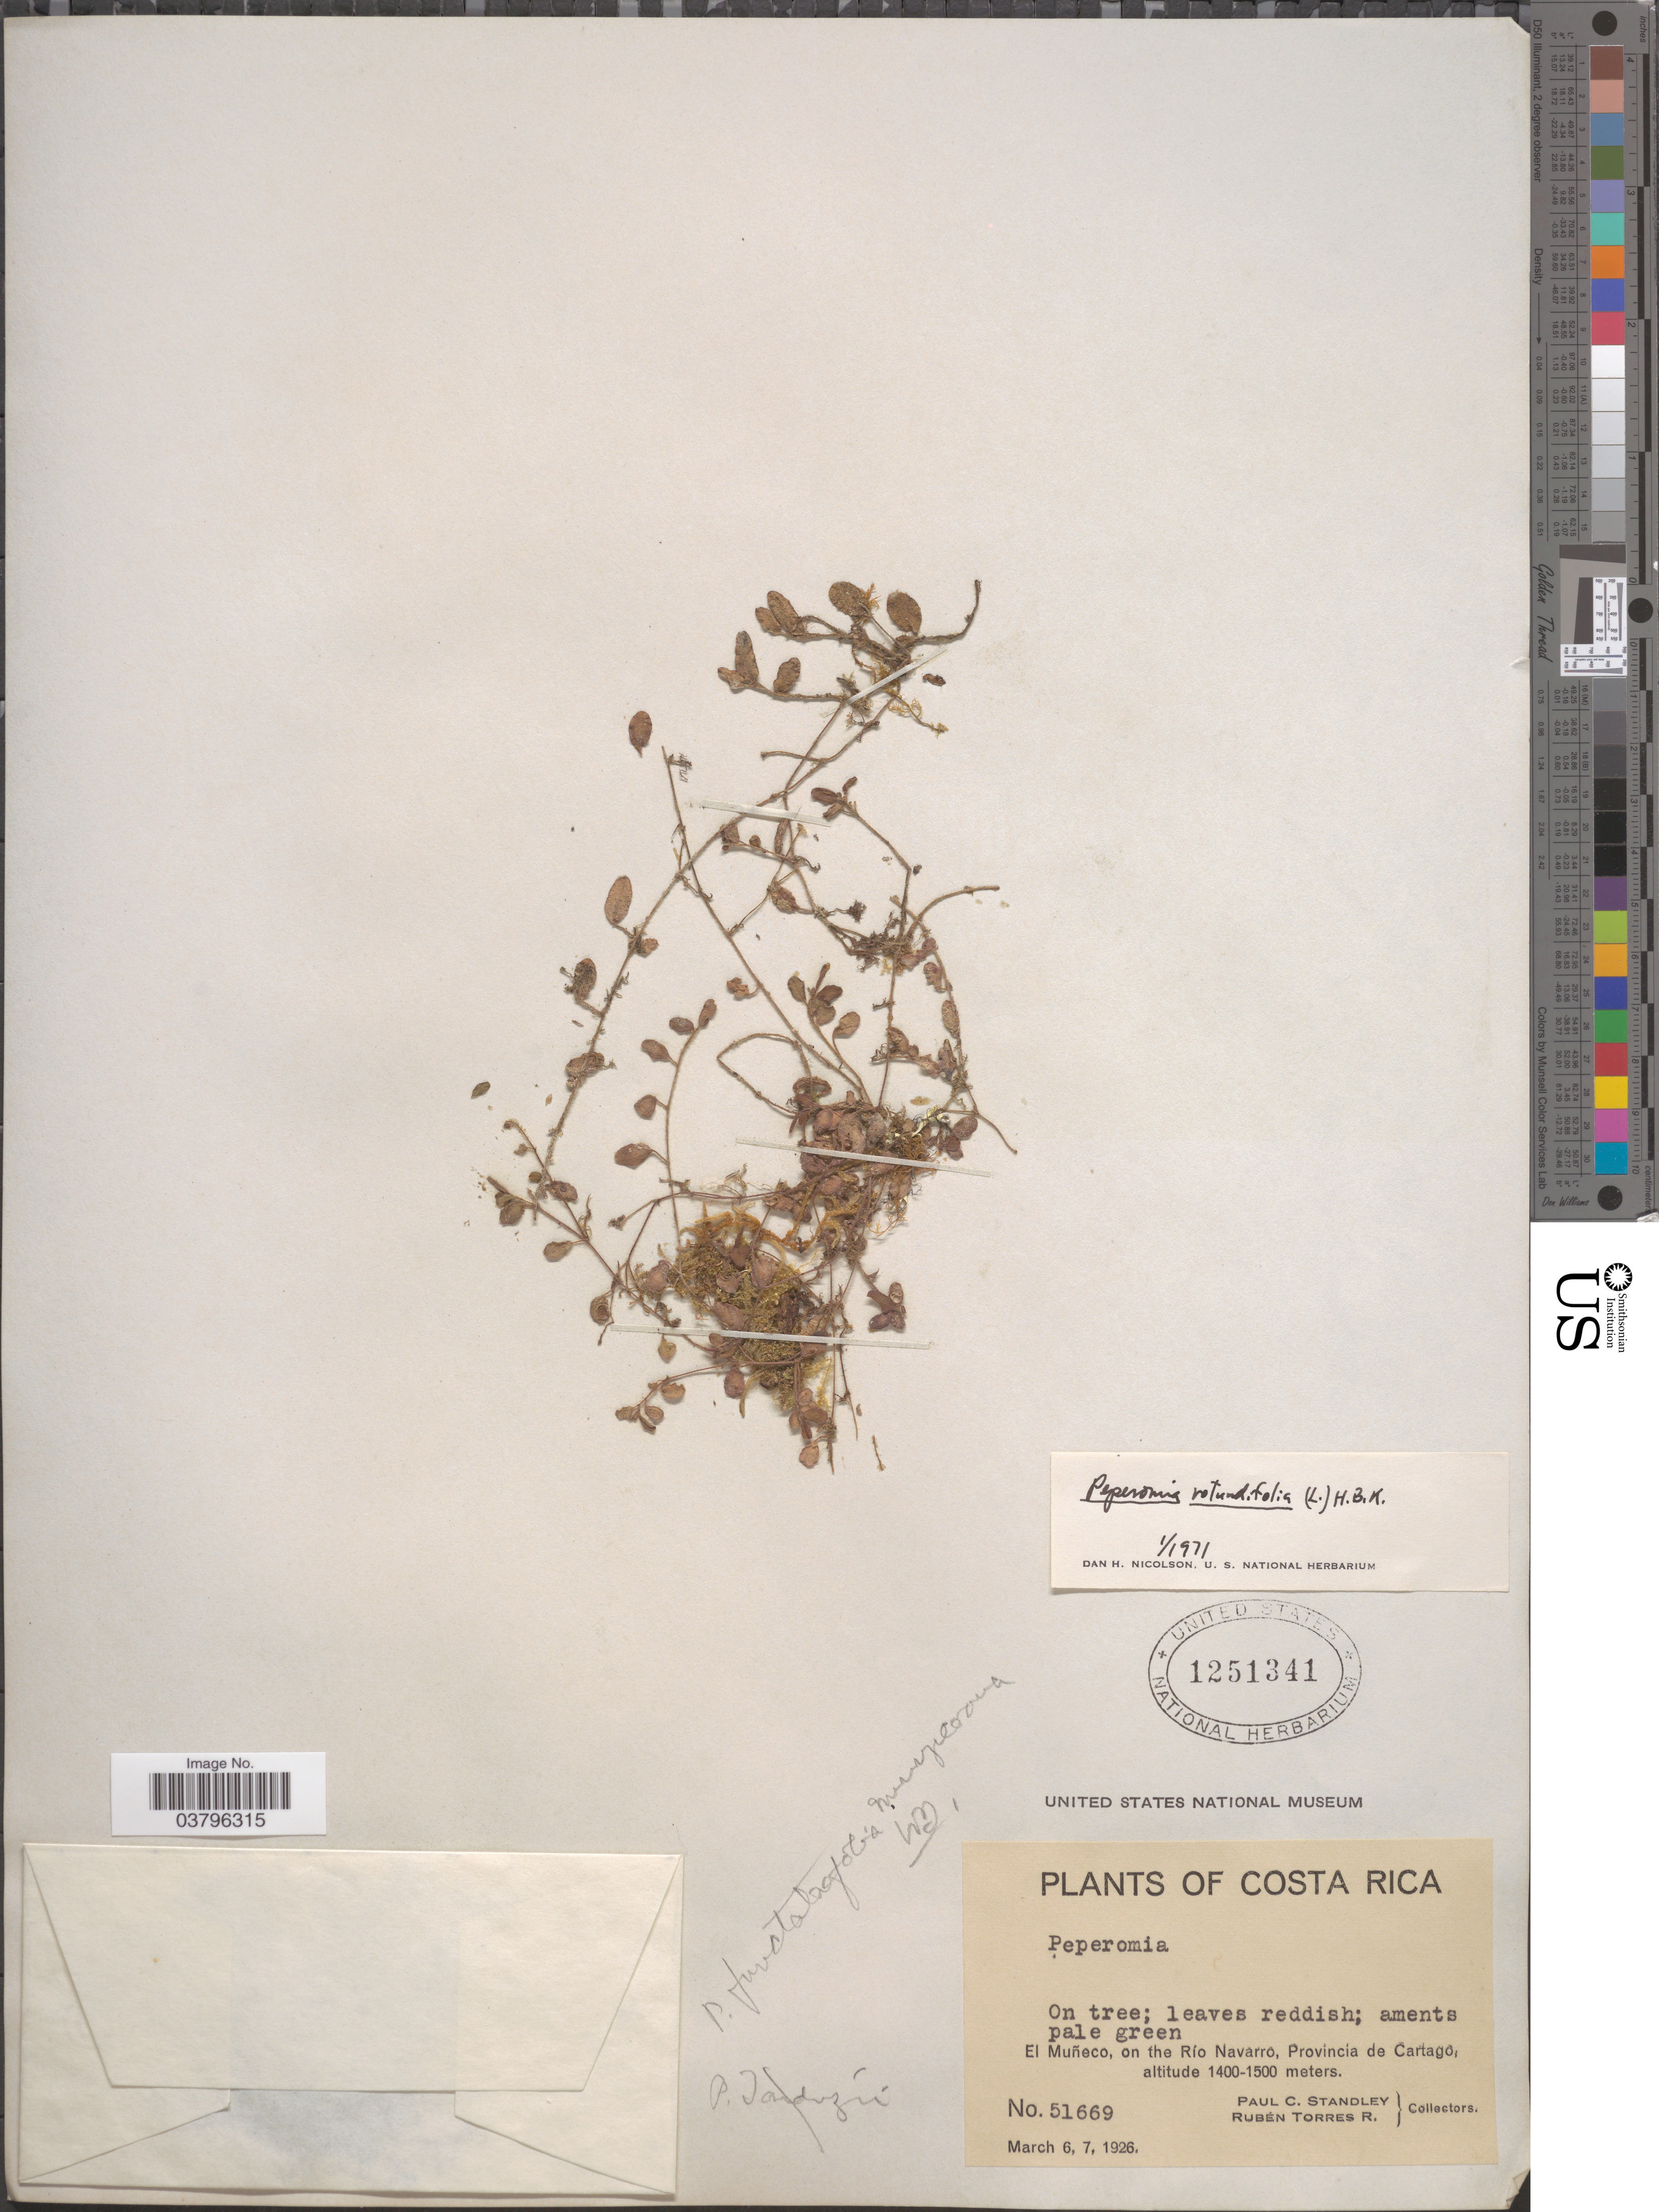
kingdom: Plantae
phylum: Tracheophyta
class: Magnoliopsida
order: Piperales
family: Piperaceae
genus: Peperomia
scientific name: Peperomia matlalucaensis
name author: C. DC.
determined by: Jiménez, José Estaban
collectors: P. C. Standley & R. Torres Rojas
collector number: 51669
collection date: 1926-03-06/1926-03-07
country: Costa Rica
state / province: Cartago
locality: El Muñeco, on the Río Navarro.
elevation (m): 1400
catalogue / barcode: US 1251341